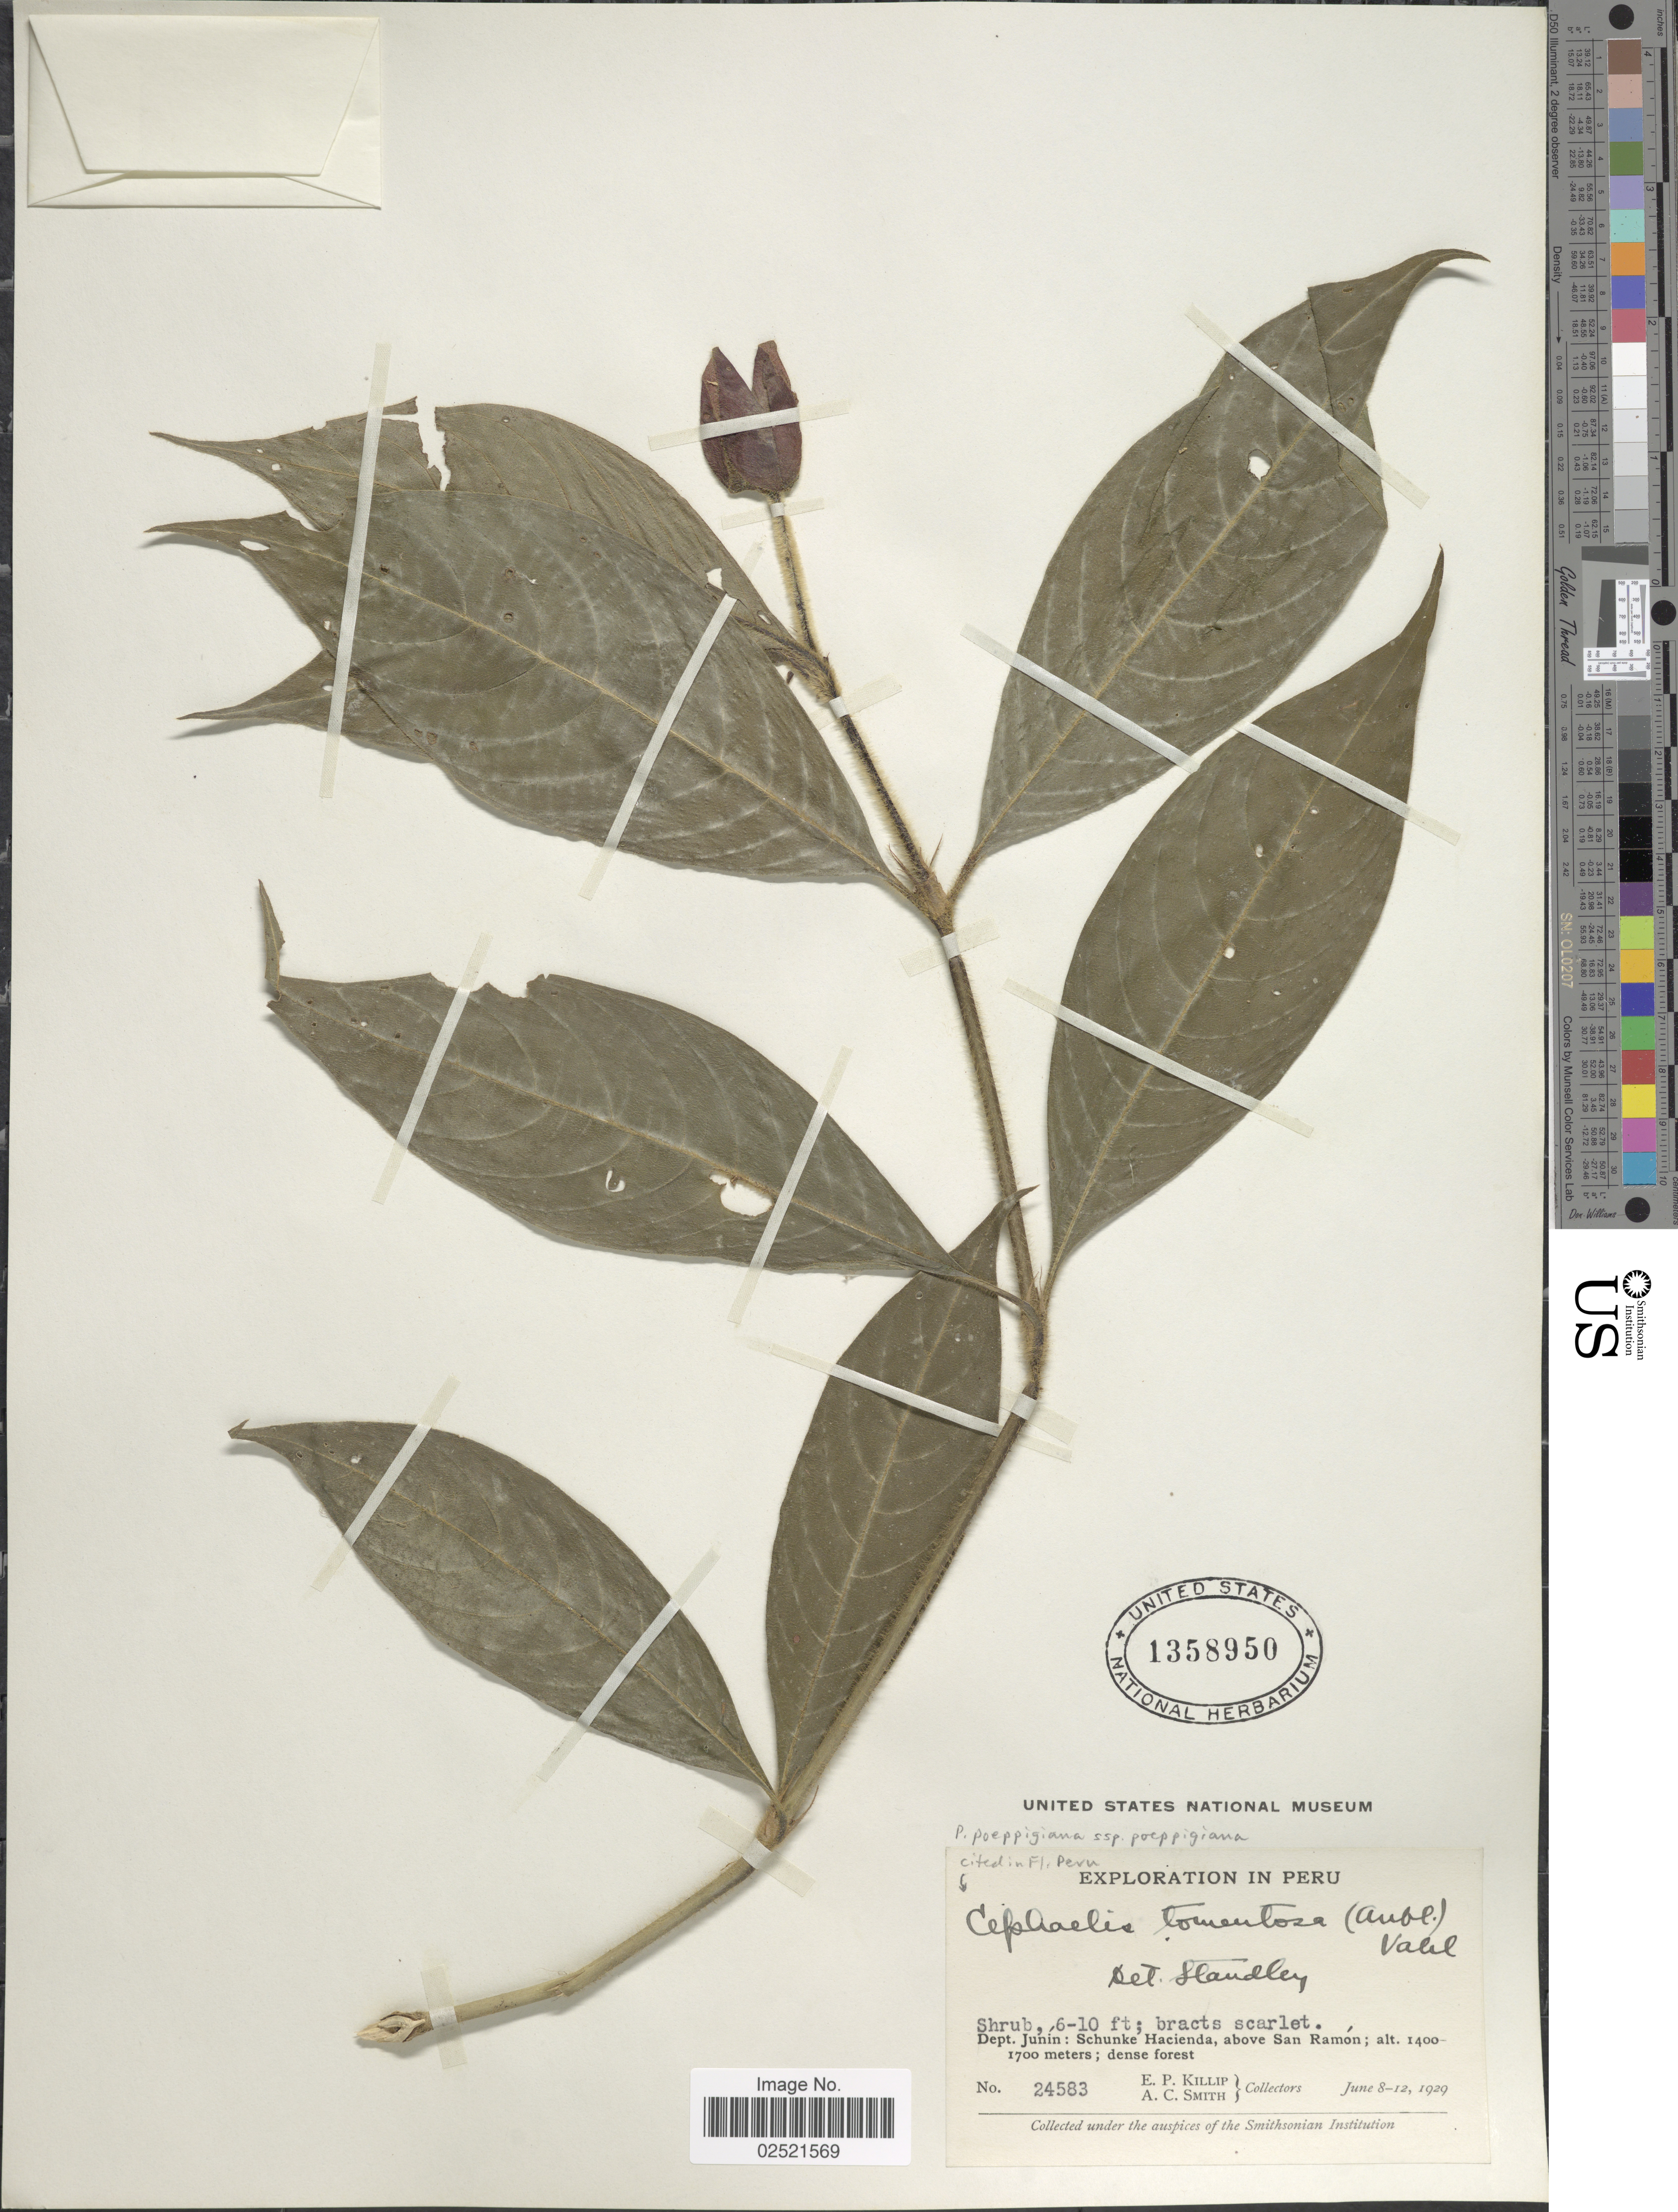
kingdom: Plantae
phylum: Tracheophyta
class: Magnoliopsida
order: Gentianales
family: Rubiaceae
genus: Psychotria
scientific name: Psychotria poeppigiana subsp. poeppigiana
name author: Müll. Arg.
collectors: E. P. Killip & A. C. Smith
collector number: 2453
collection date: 1929-06-08/1929-06-12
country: Peru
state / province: Junín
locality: Schunke Hacienda, above San Ramon.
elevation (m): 1400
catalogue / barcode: US 1358950